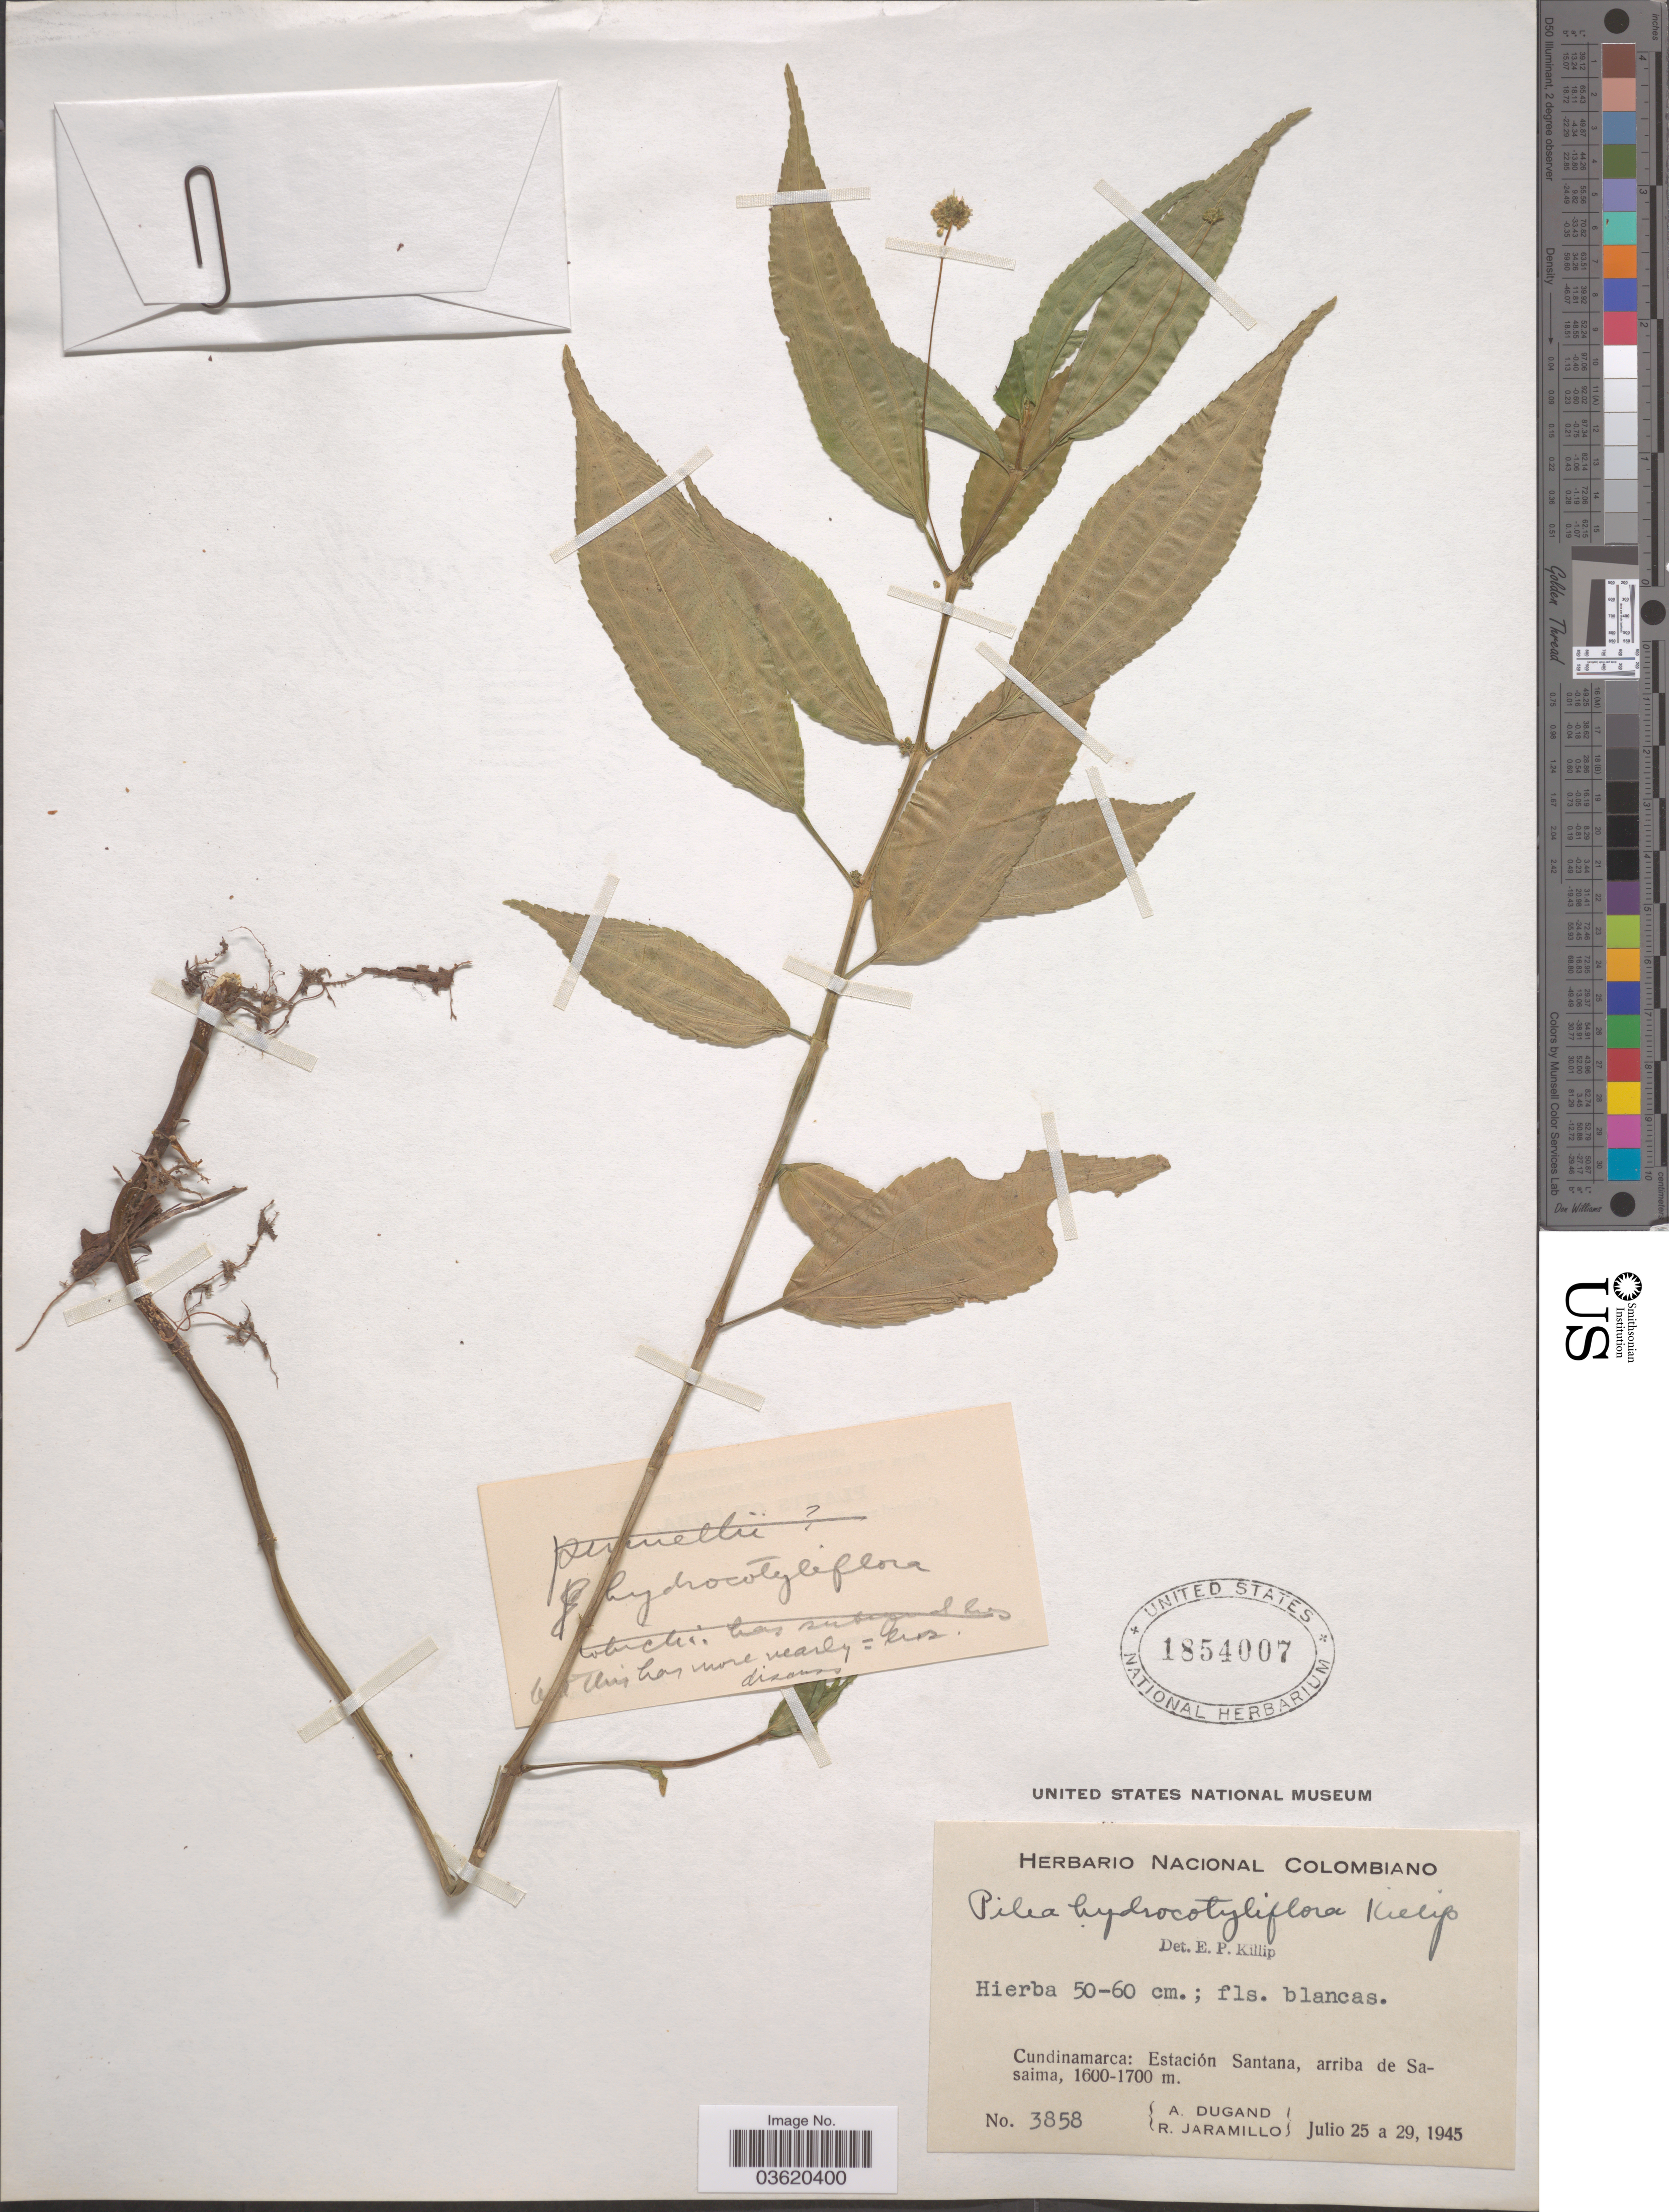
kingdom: Plantae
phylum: Tracheophyta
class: Magnoliopsida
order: Rosales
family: Urticaceae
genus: Pilea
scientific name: Pilea hydrocotyliflora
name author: Killip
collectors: A. Dugand & R. Jaramillo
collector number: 3858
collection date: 1945-07-25/1945-07-29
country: Colombia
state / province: Cundinamarca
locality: Estación Santana, arriba de Sasaima.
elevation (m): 1600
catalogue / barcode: US 1854007